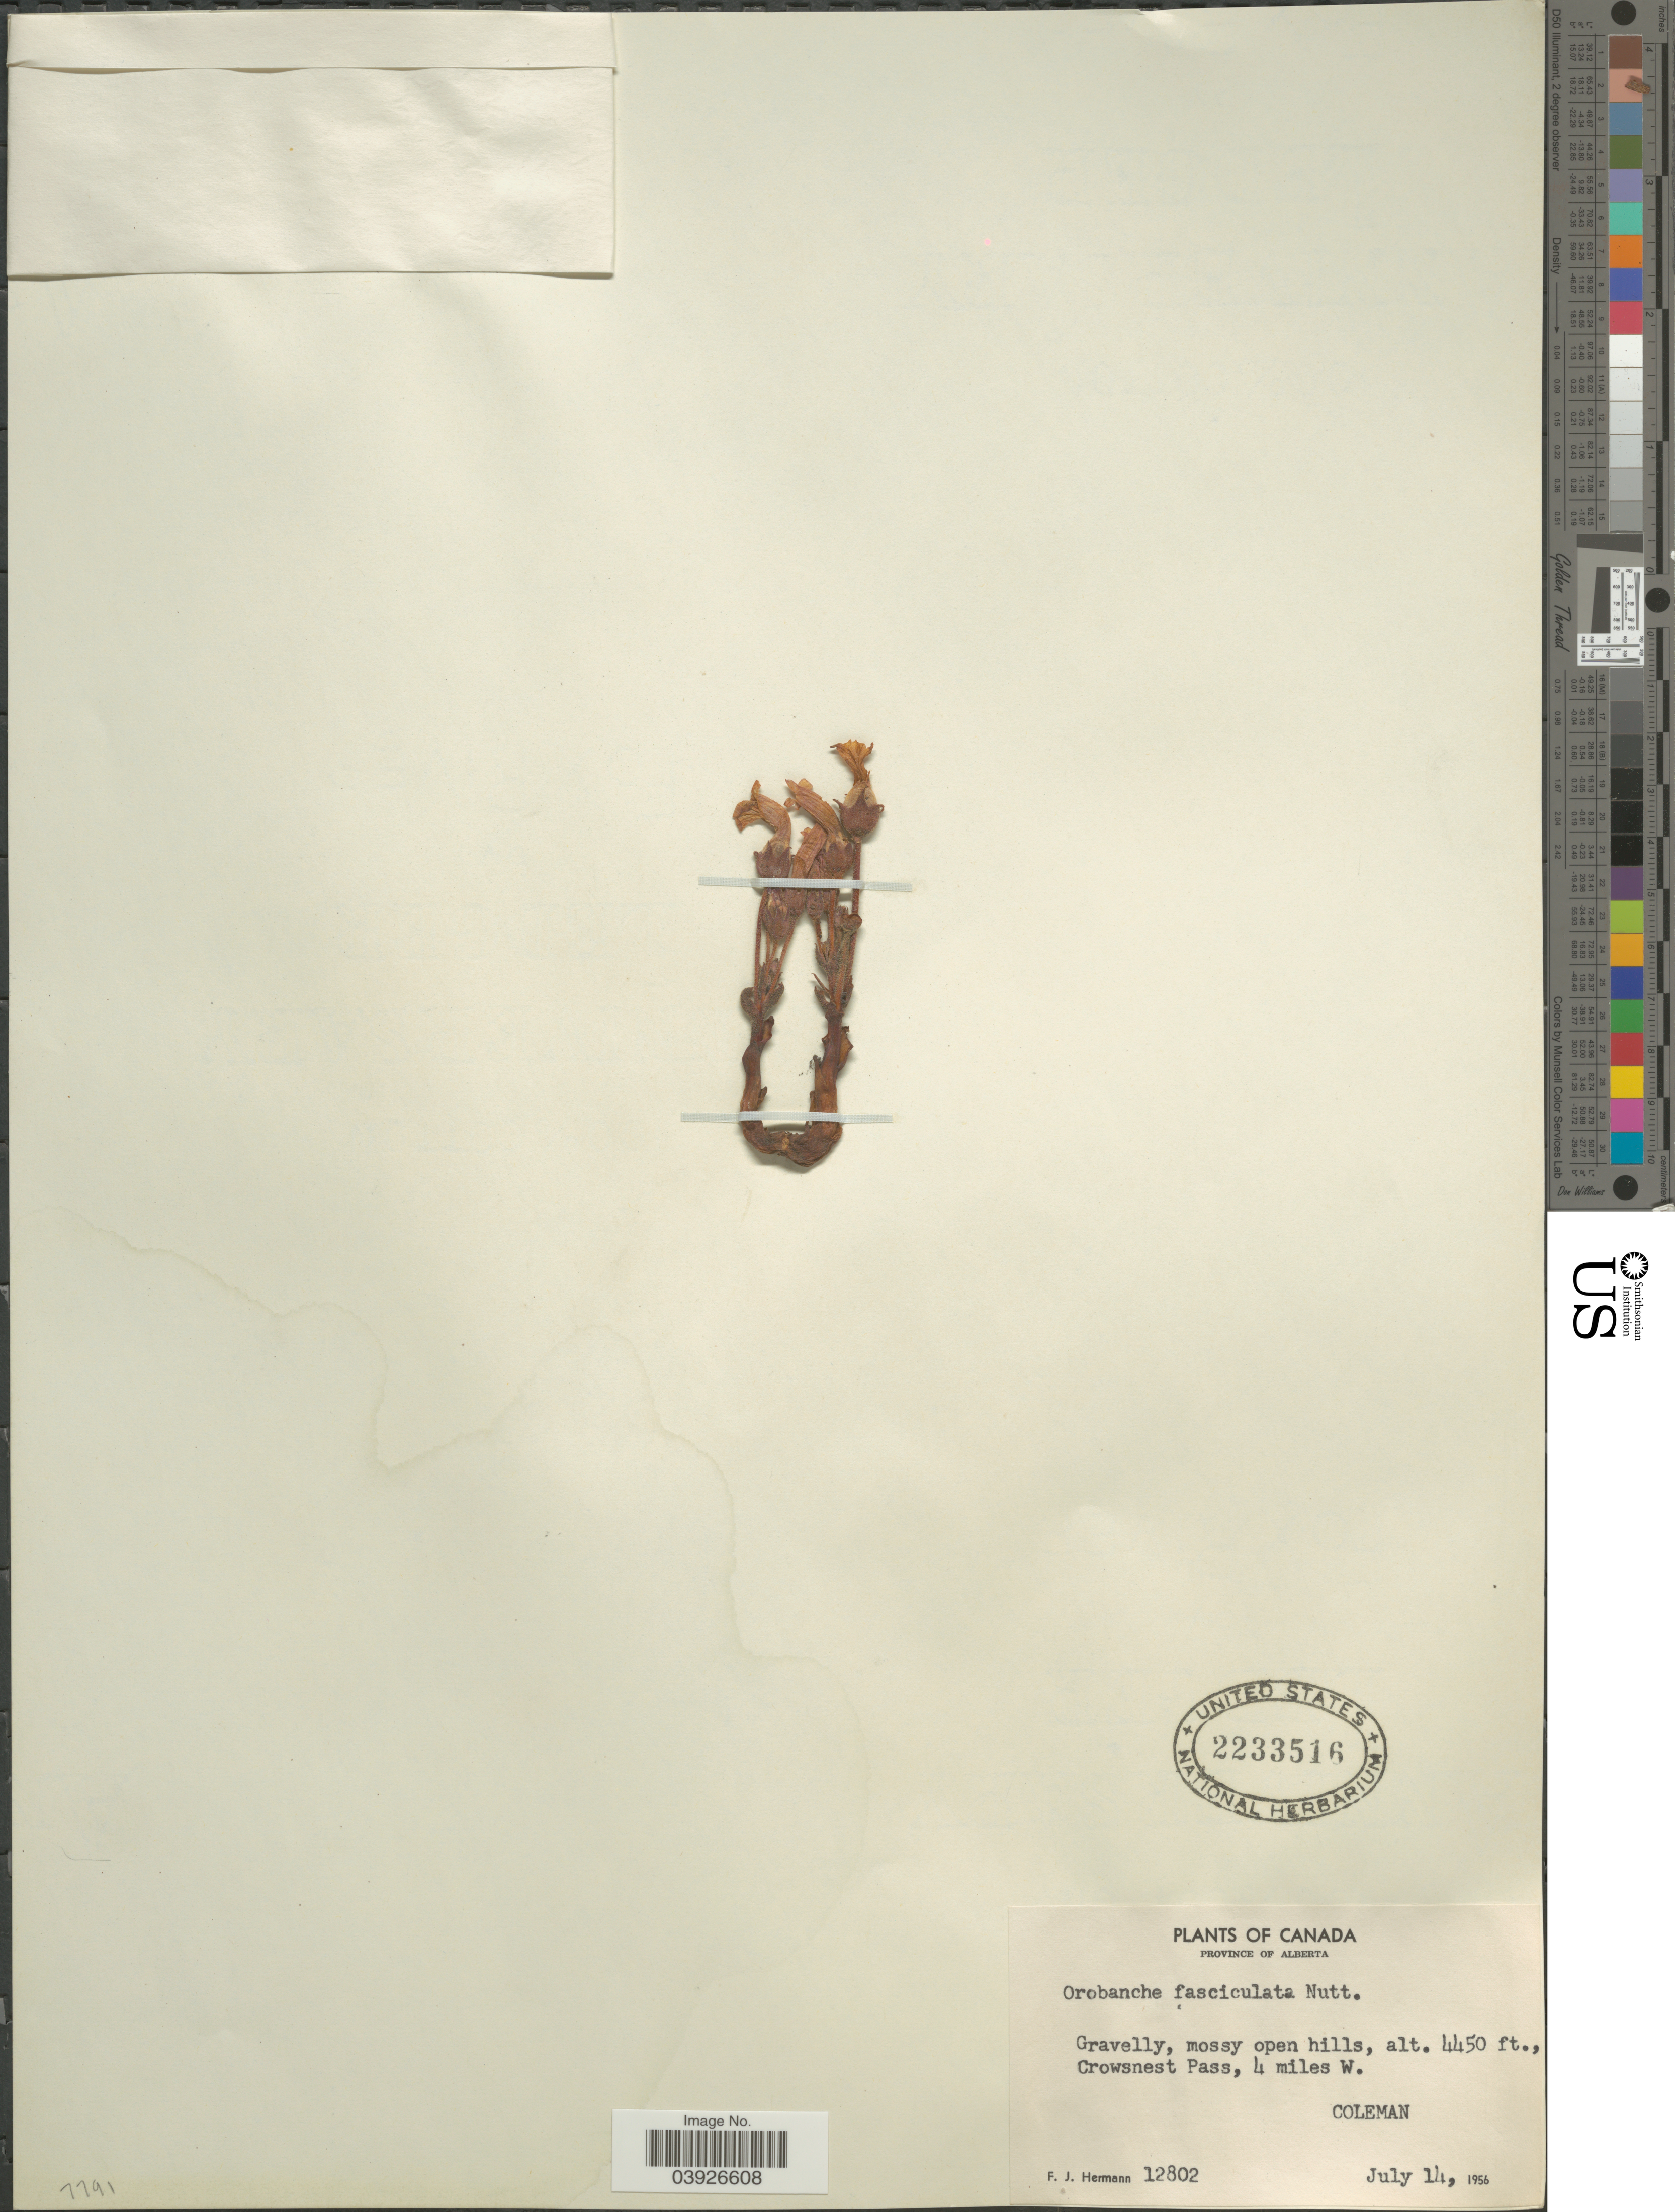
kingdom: Plantae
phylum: Tracheophyta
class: Magnoliopsida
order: Lamiales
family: Orobanchaceae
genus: Aphyllon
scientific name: Aphyllon fasciculatum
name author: (Nutt.) Torr. & A. Gray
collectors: F. J. Hermann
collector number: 12802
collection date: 1956-07-14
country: Canada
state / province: Alberta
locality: Crowsnest Pass, 4 miles W. Coleman.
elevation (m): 1356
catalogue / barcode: US 2233516